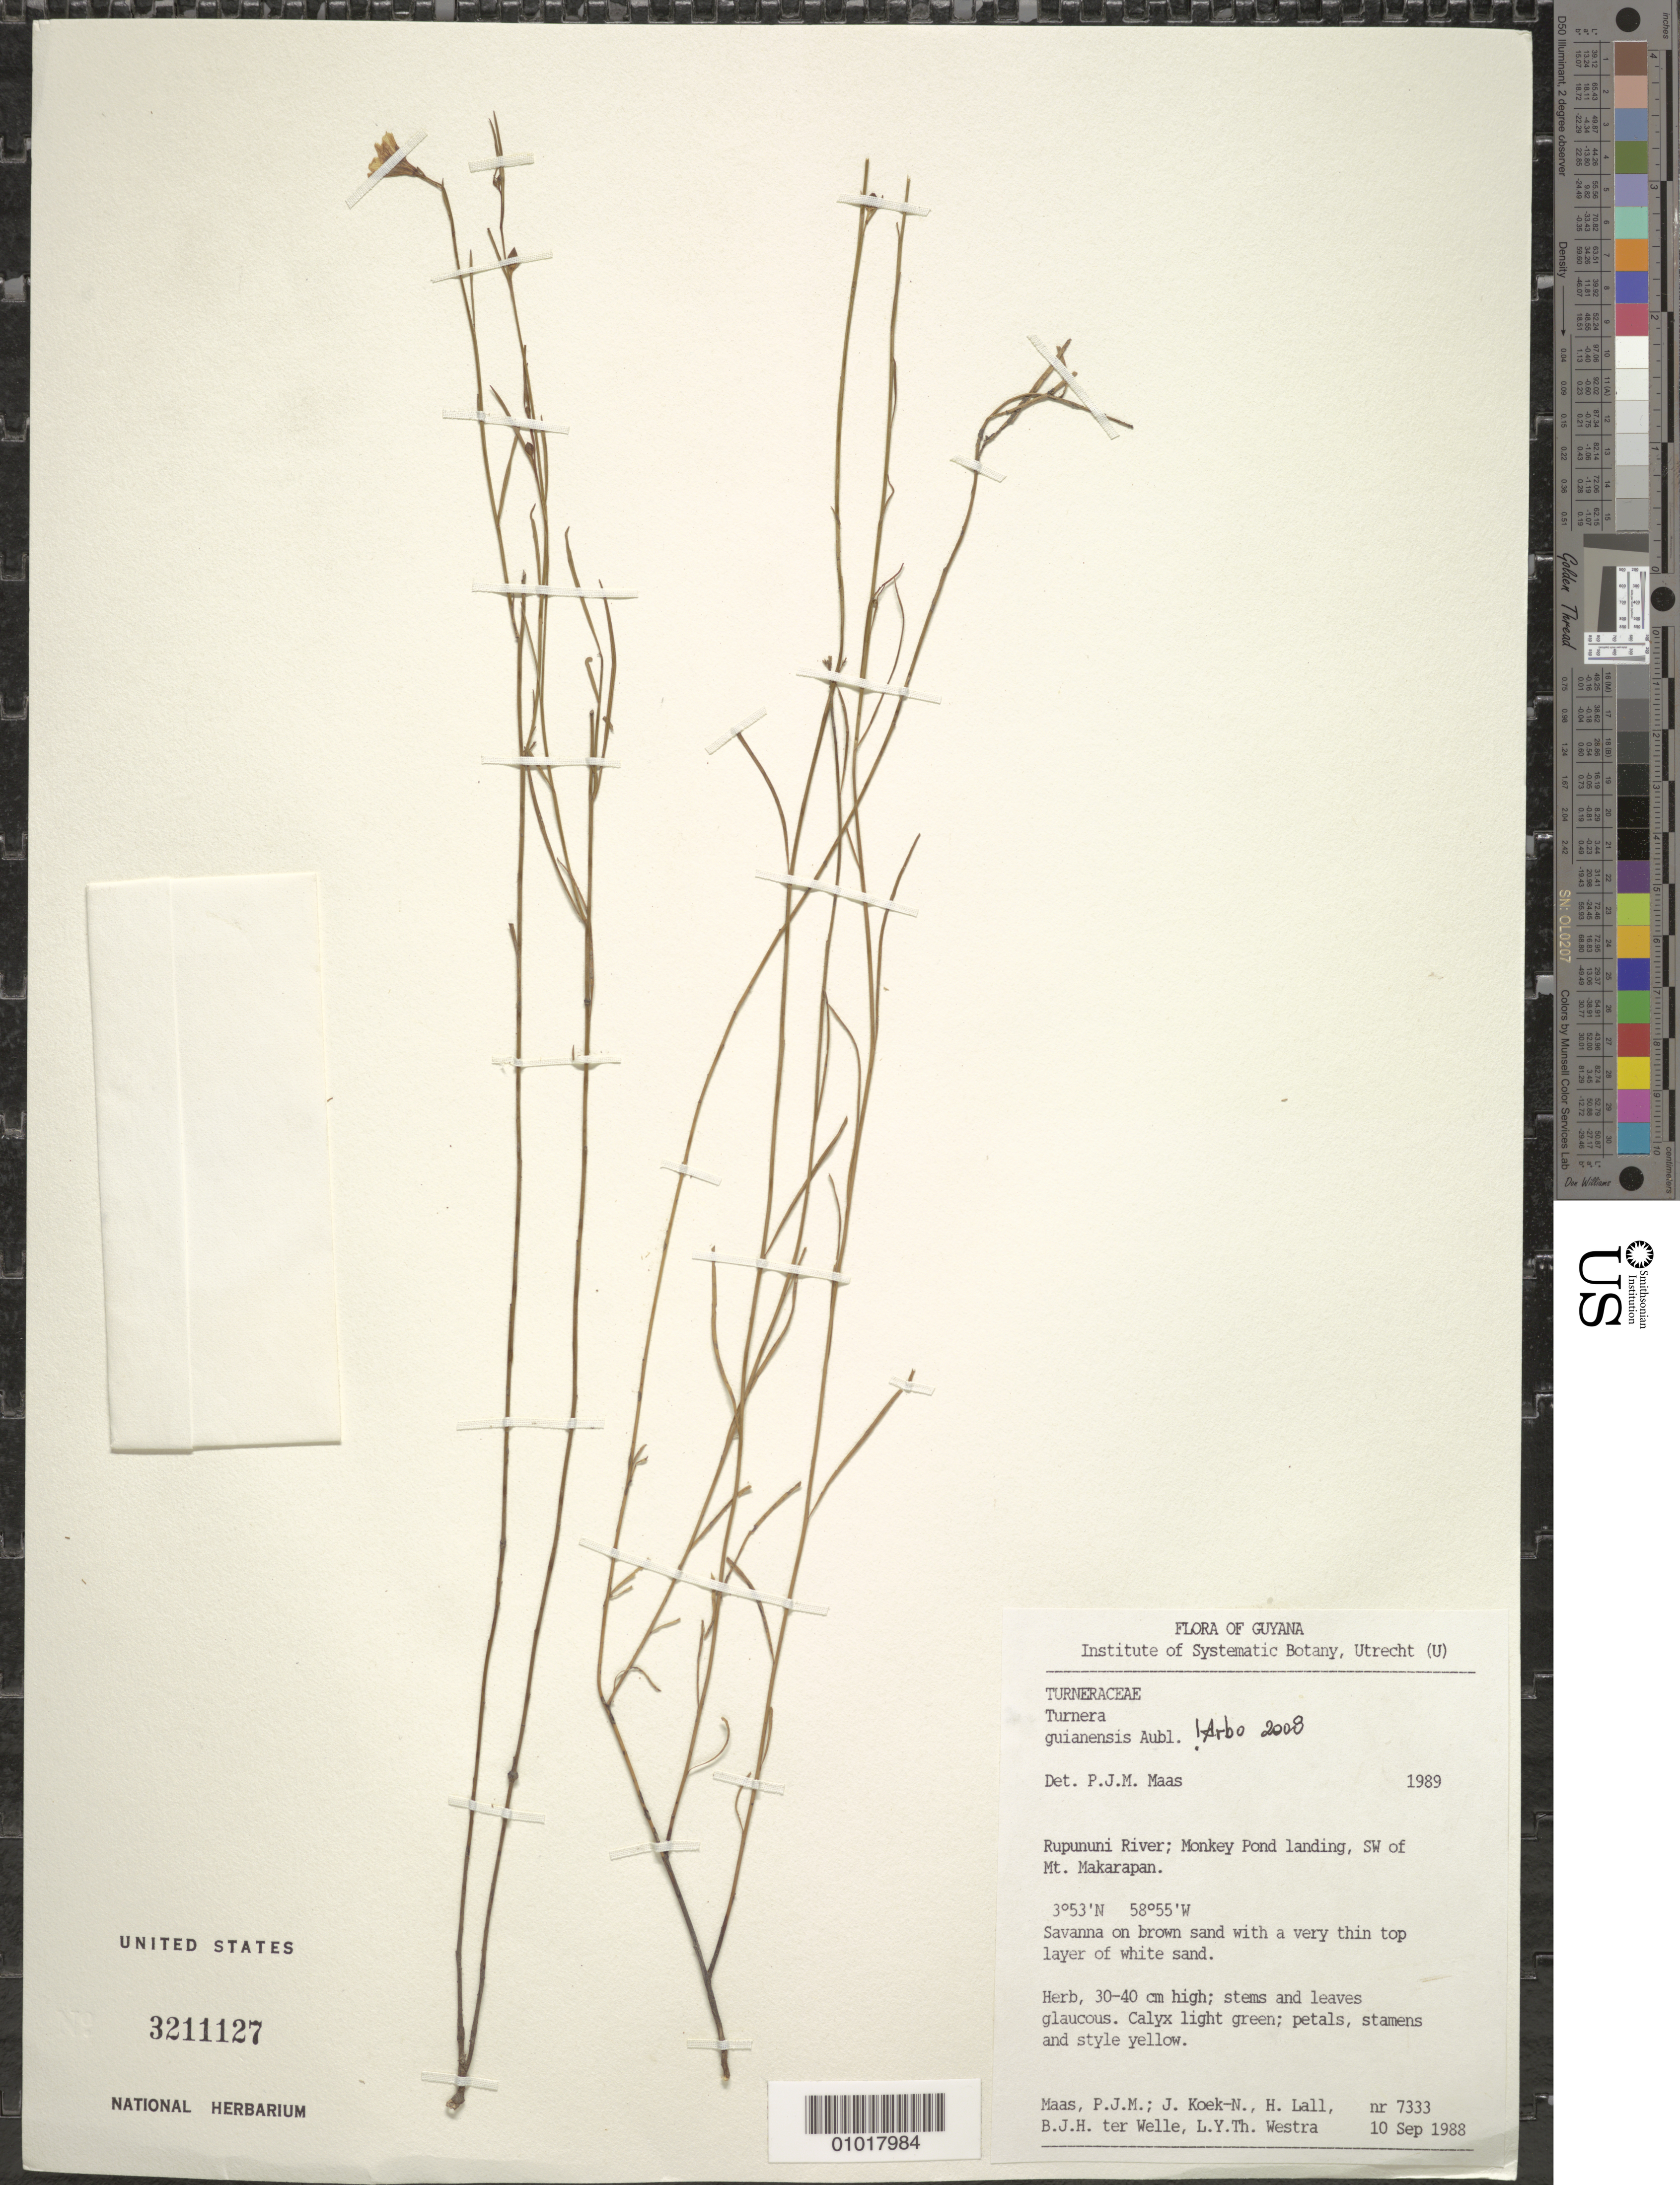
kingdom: Plantae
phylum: Tracheophyta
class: Magnoliopsida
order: Malpighiales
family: Turneraceae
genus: Turnera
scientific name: Turnera guianensis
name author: Aubl.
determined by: Arbo, M. M.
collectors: P. Maas, J. Koek-Noorman, H. Lall, B. Welle & L. Y. T. Westra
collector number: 7333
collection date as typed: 10-Sep-88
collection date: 1988-09-10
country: Guyana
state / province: U. Takutu-U. Essequibo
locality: Rupununi River, Monkey Pond landing, SW of Mt. Makarapan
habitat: Savanna on brown sand with a very thin top layer of white sand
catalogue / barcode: US 3211127